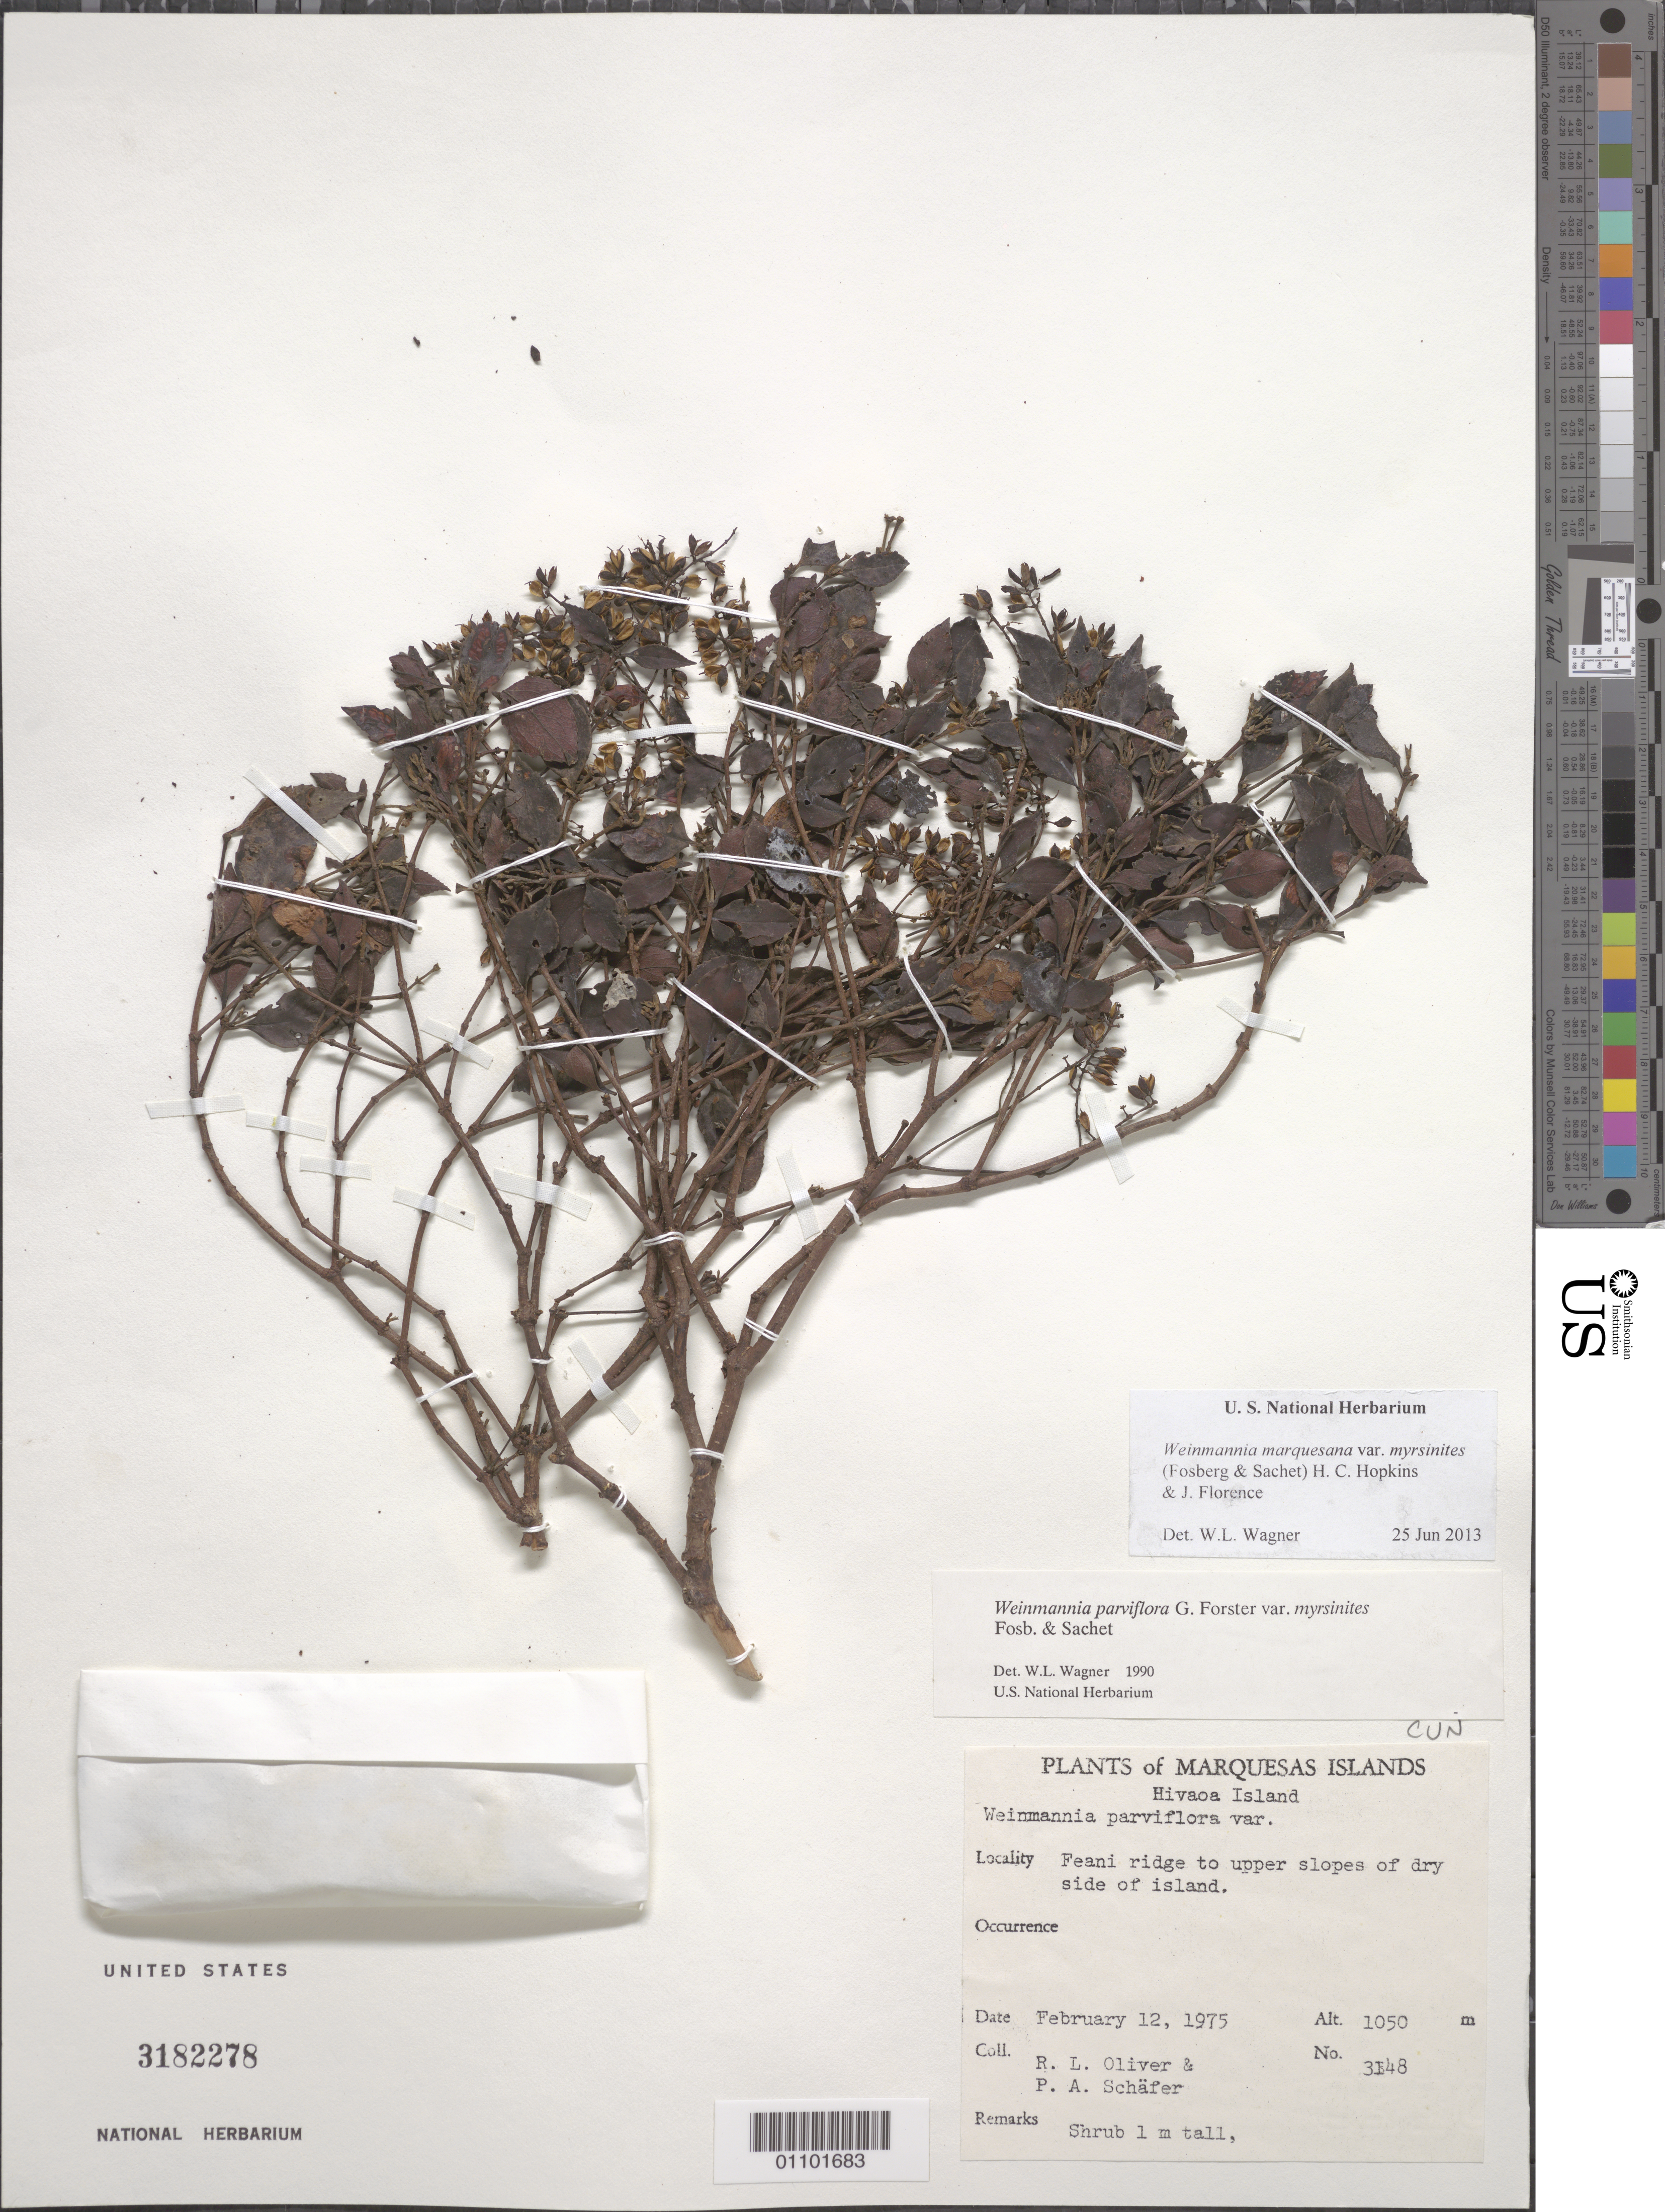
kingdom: Plantae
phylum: Tracheophyta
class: Magnoliopsida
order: Oxalidales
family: Cunoniaceae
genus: Pterophylla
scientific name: Pterophylla marquesana var. myrsinites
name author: (Fosberg & Sachet) Pillon & H.C. Hopkins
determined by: Wagner, W. L., (BOT), Smithsonian Institution - National Museum of Natural History (UNITED STATES)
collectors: R. L. Oliver & P. A. Schäfer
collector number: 3148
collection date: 1975-02-12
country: French Polynesia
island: Hiva Oa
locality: Feani ridge to upper slopes of dry side of island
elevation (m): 1050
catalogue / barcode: US 3182278